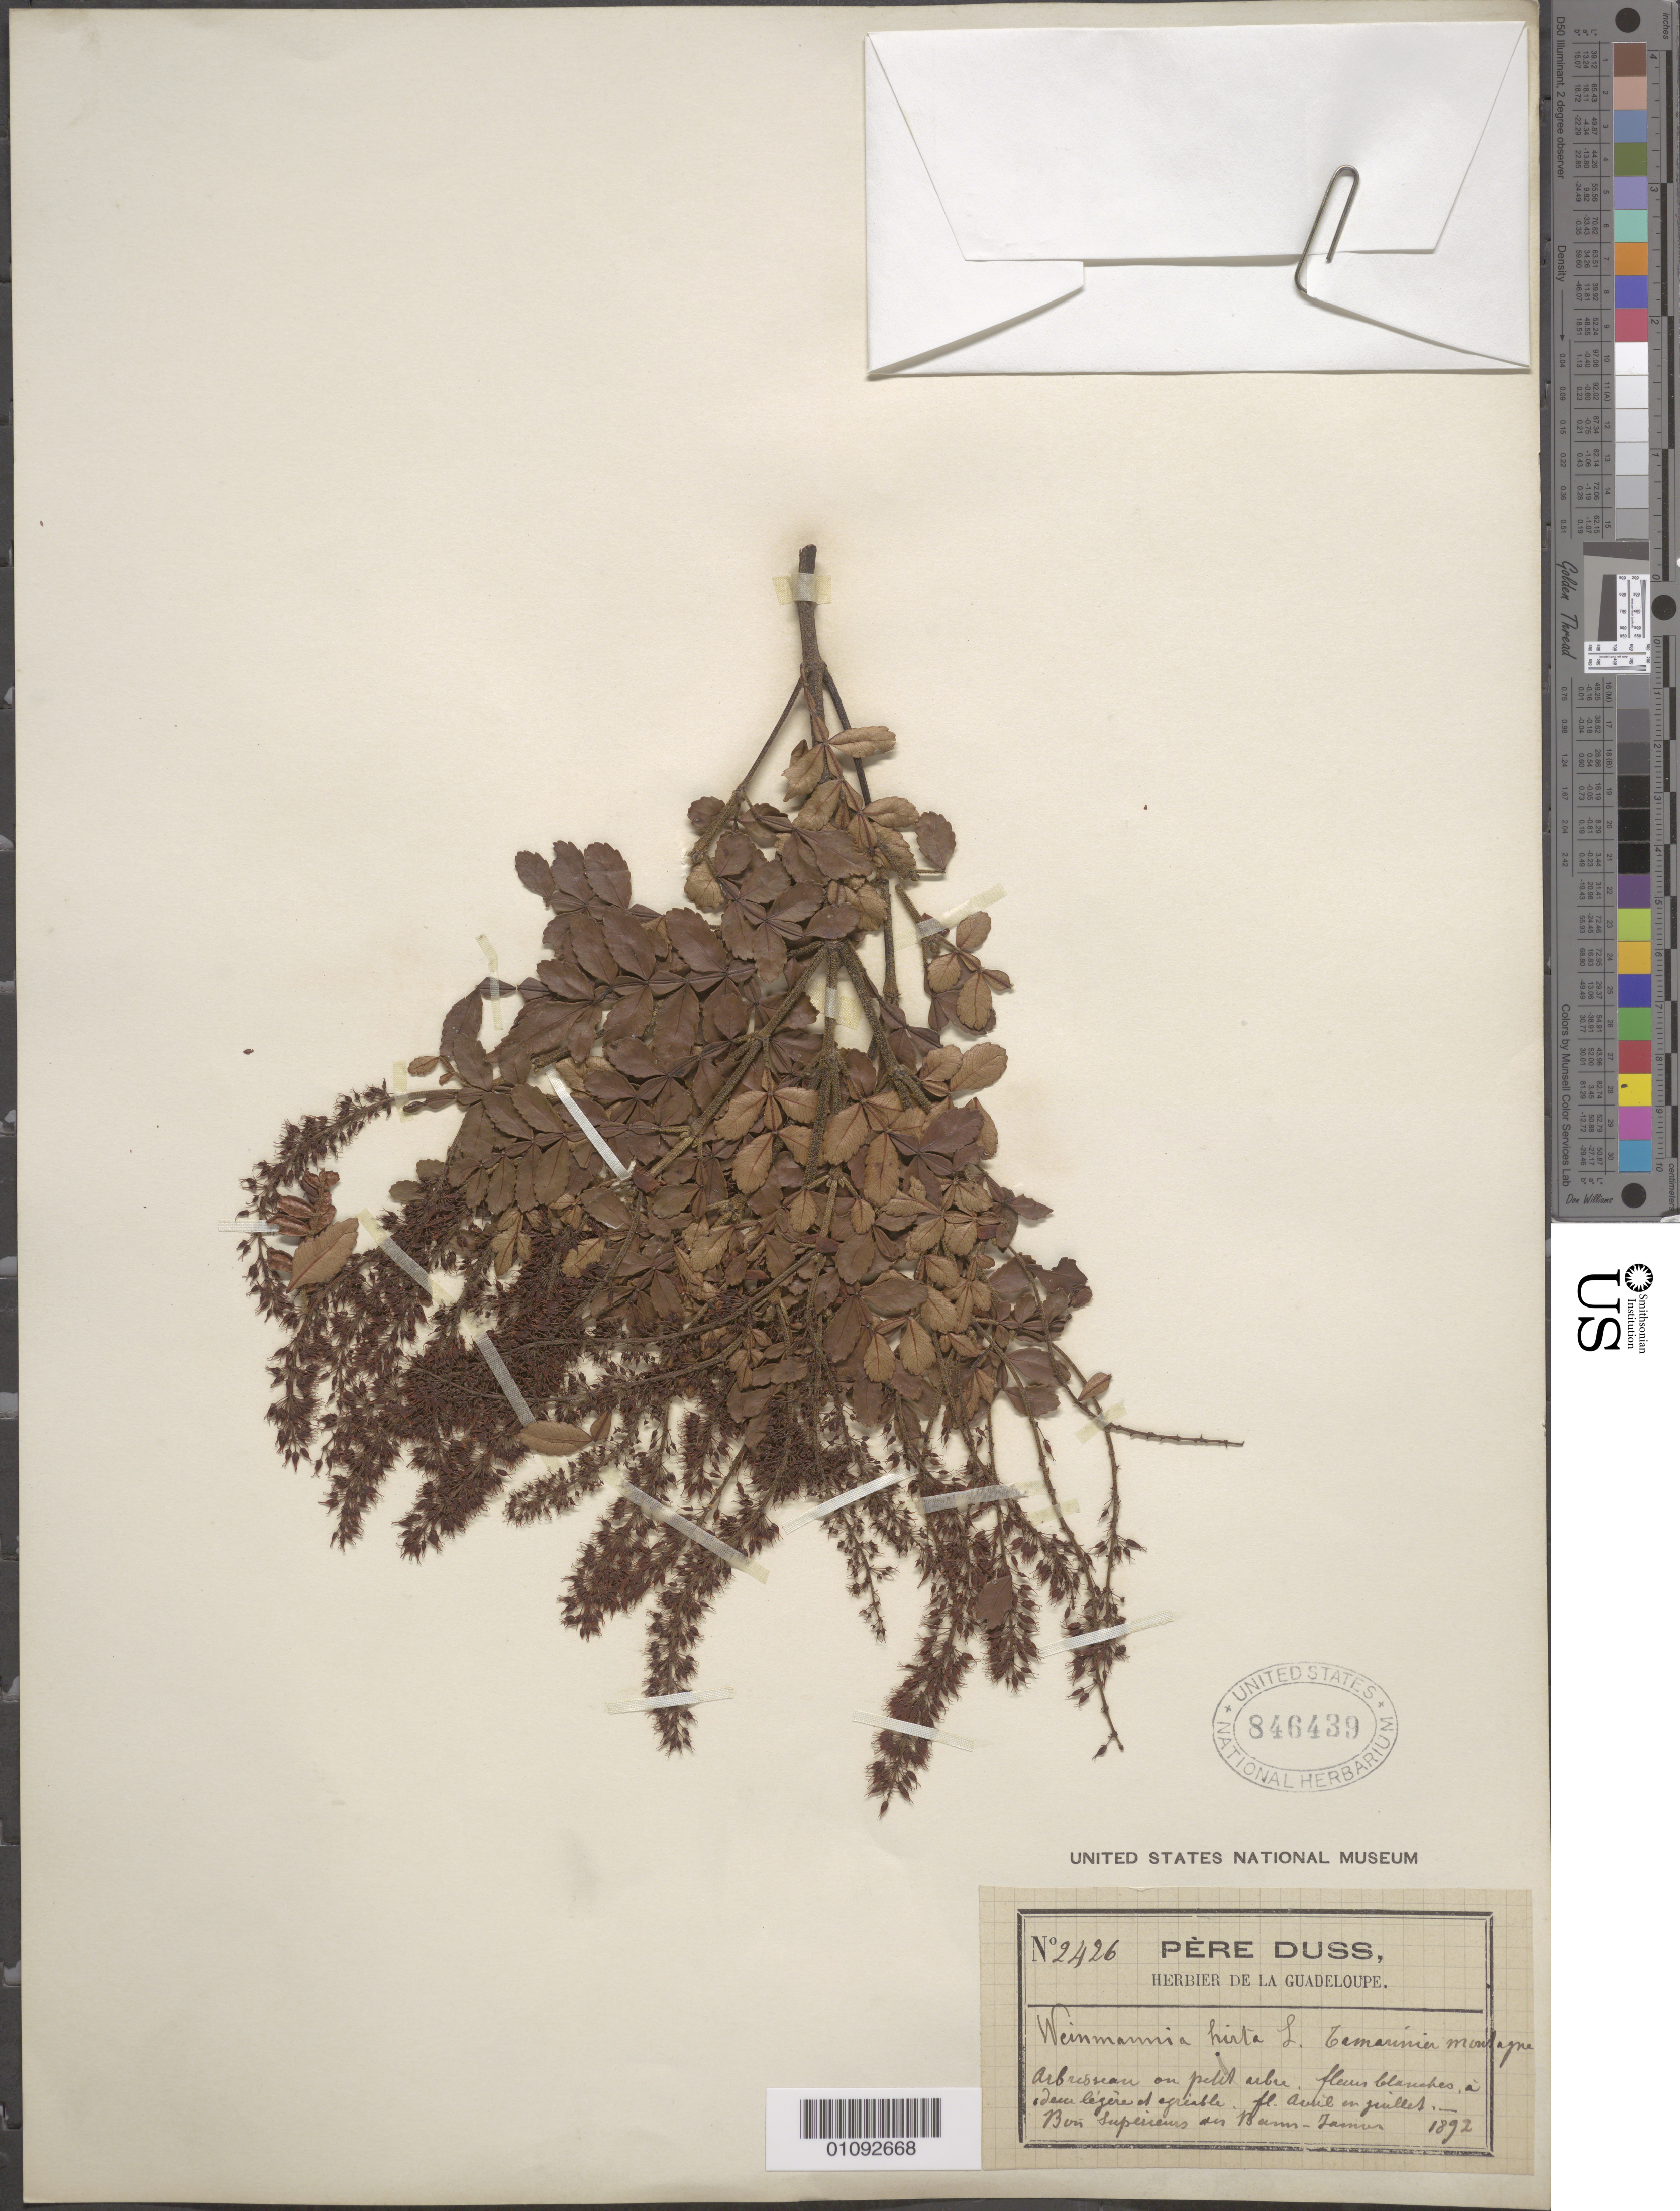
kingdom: Plantae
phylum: Tracheophyta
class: Magnoliopsida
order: Oxalidales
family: Cunoniaceae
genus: Weinmannia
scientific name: Weinmannia pinnata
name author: L.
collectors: Père Duss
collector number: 2426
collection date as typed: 1892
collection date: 1892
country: Guadeloupe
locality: Basse-Terre(?).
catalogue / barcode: US 846439